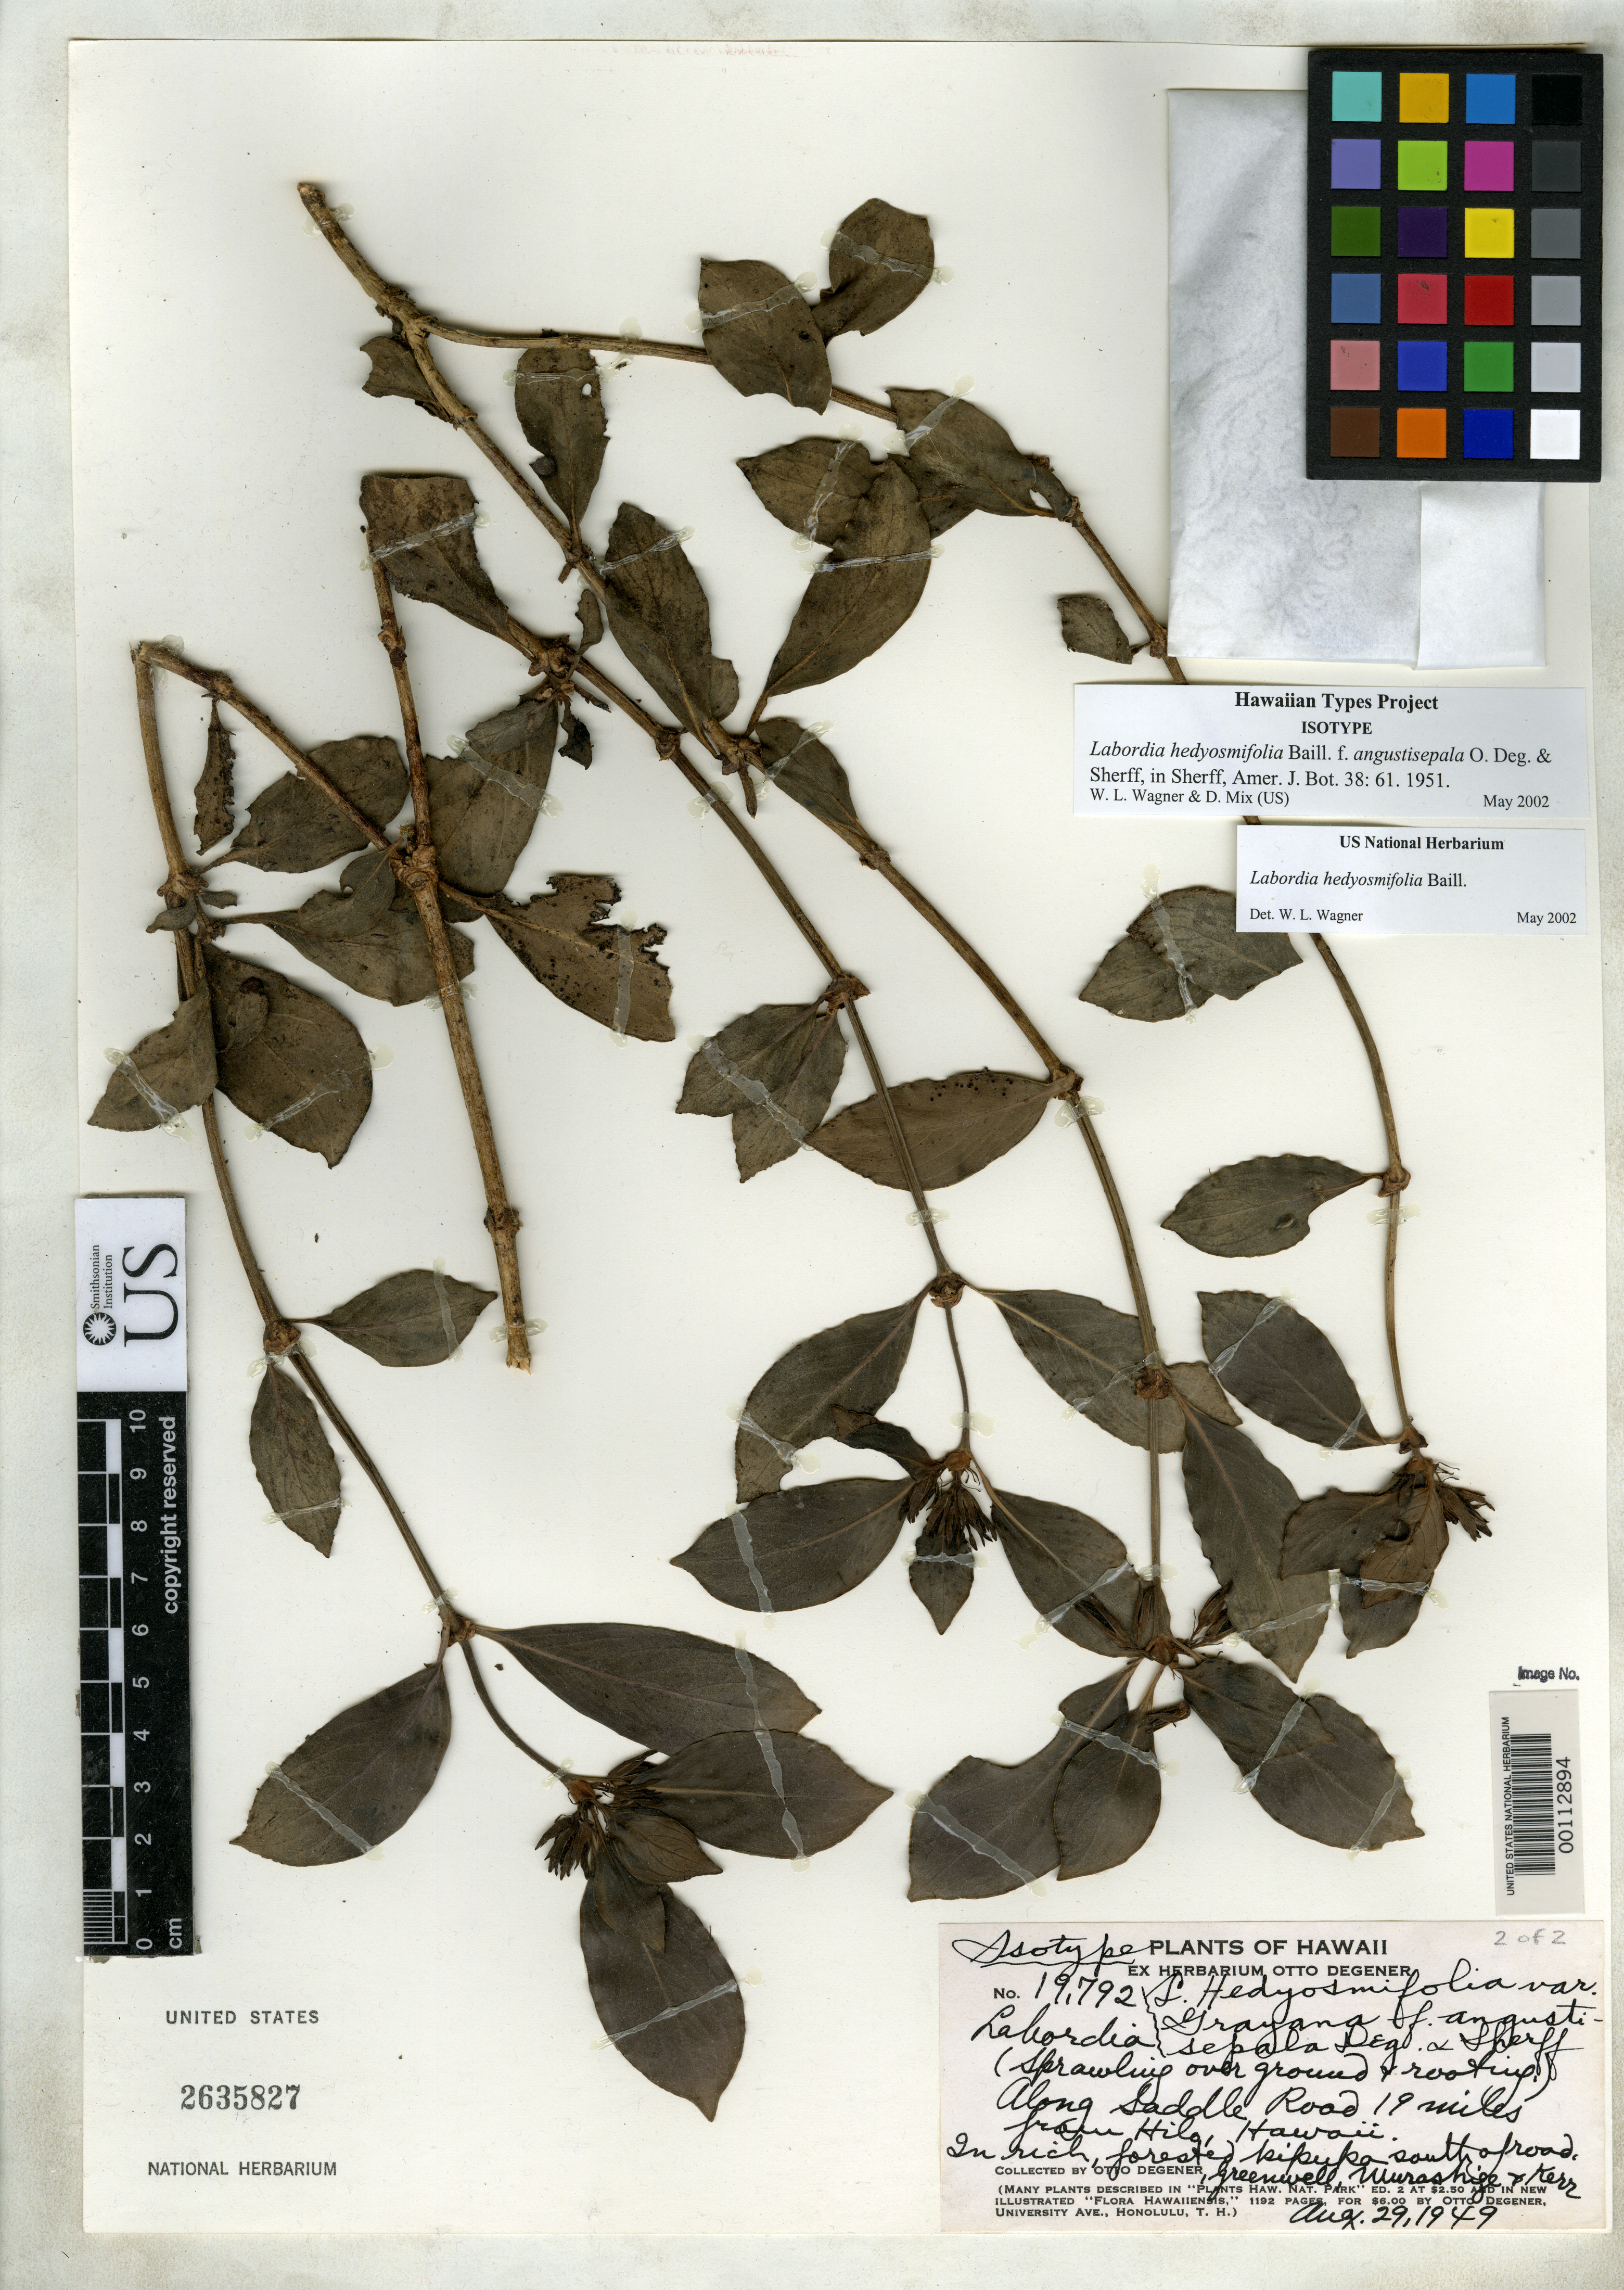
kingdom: Plantae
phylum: Tracheophyta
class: Magnoliopsida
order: Gentianales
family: Loganiaceae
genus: Labordia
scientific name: Labordia hedyosmifolia f. angustisepala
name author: O. Deg. & Sherff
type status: Isotype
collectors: O. Degener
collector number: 19792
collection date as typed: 19 Aug 1949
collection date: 1949-08-19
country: United States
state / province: Hawaii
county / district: Hawaii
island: Hawaii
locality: South of Saddle Road, 19 mi. from Hilo.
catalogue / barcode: US 2635827